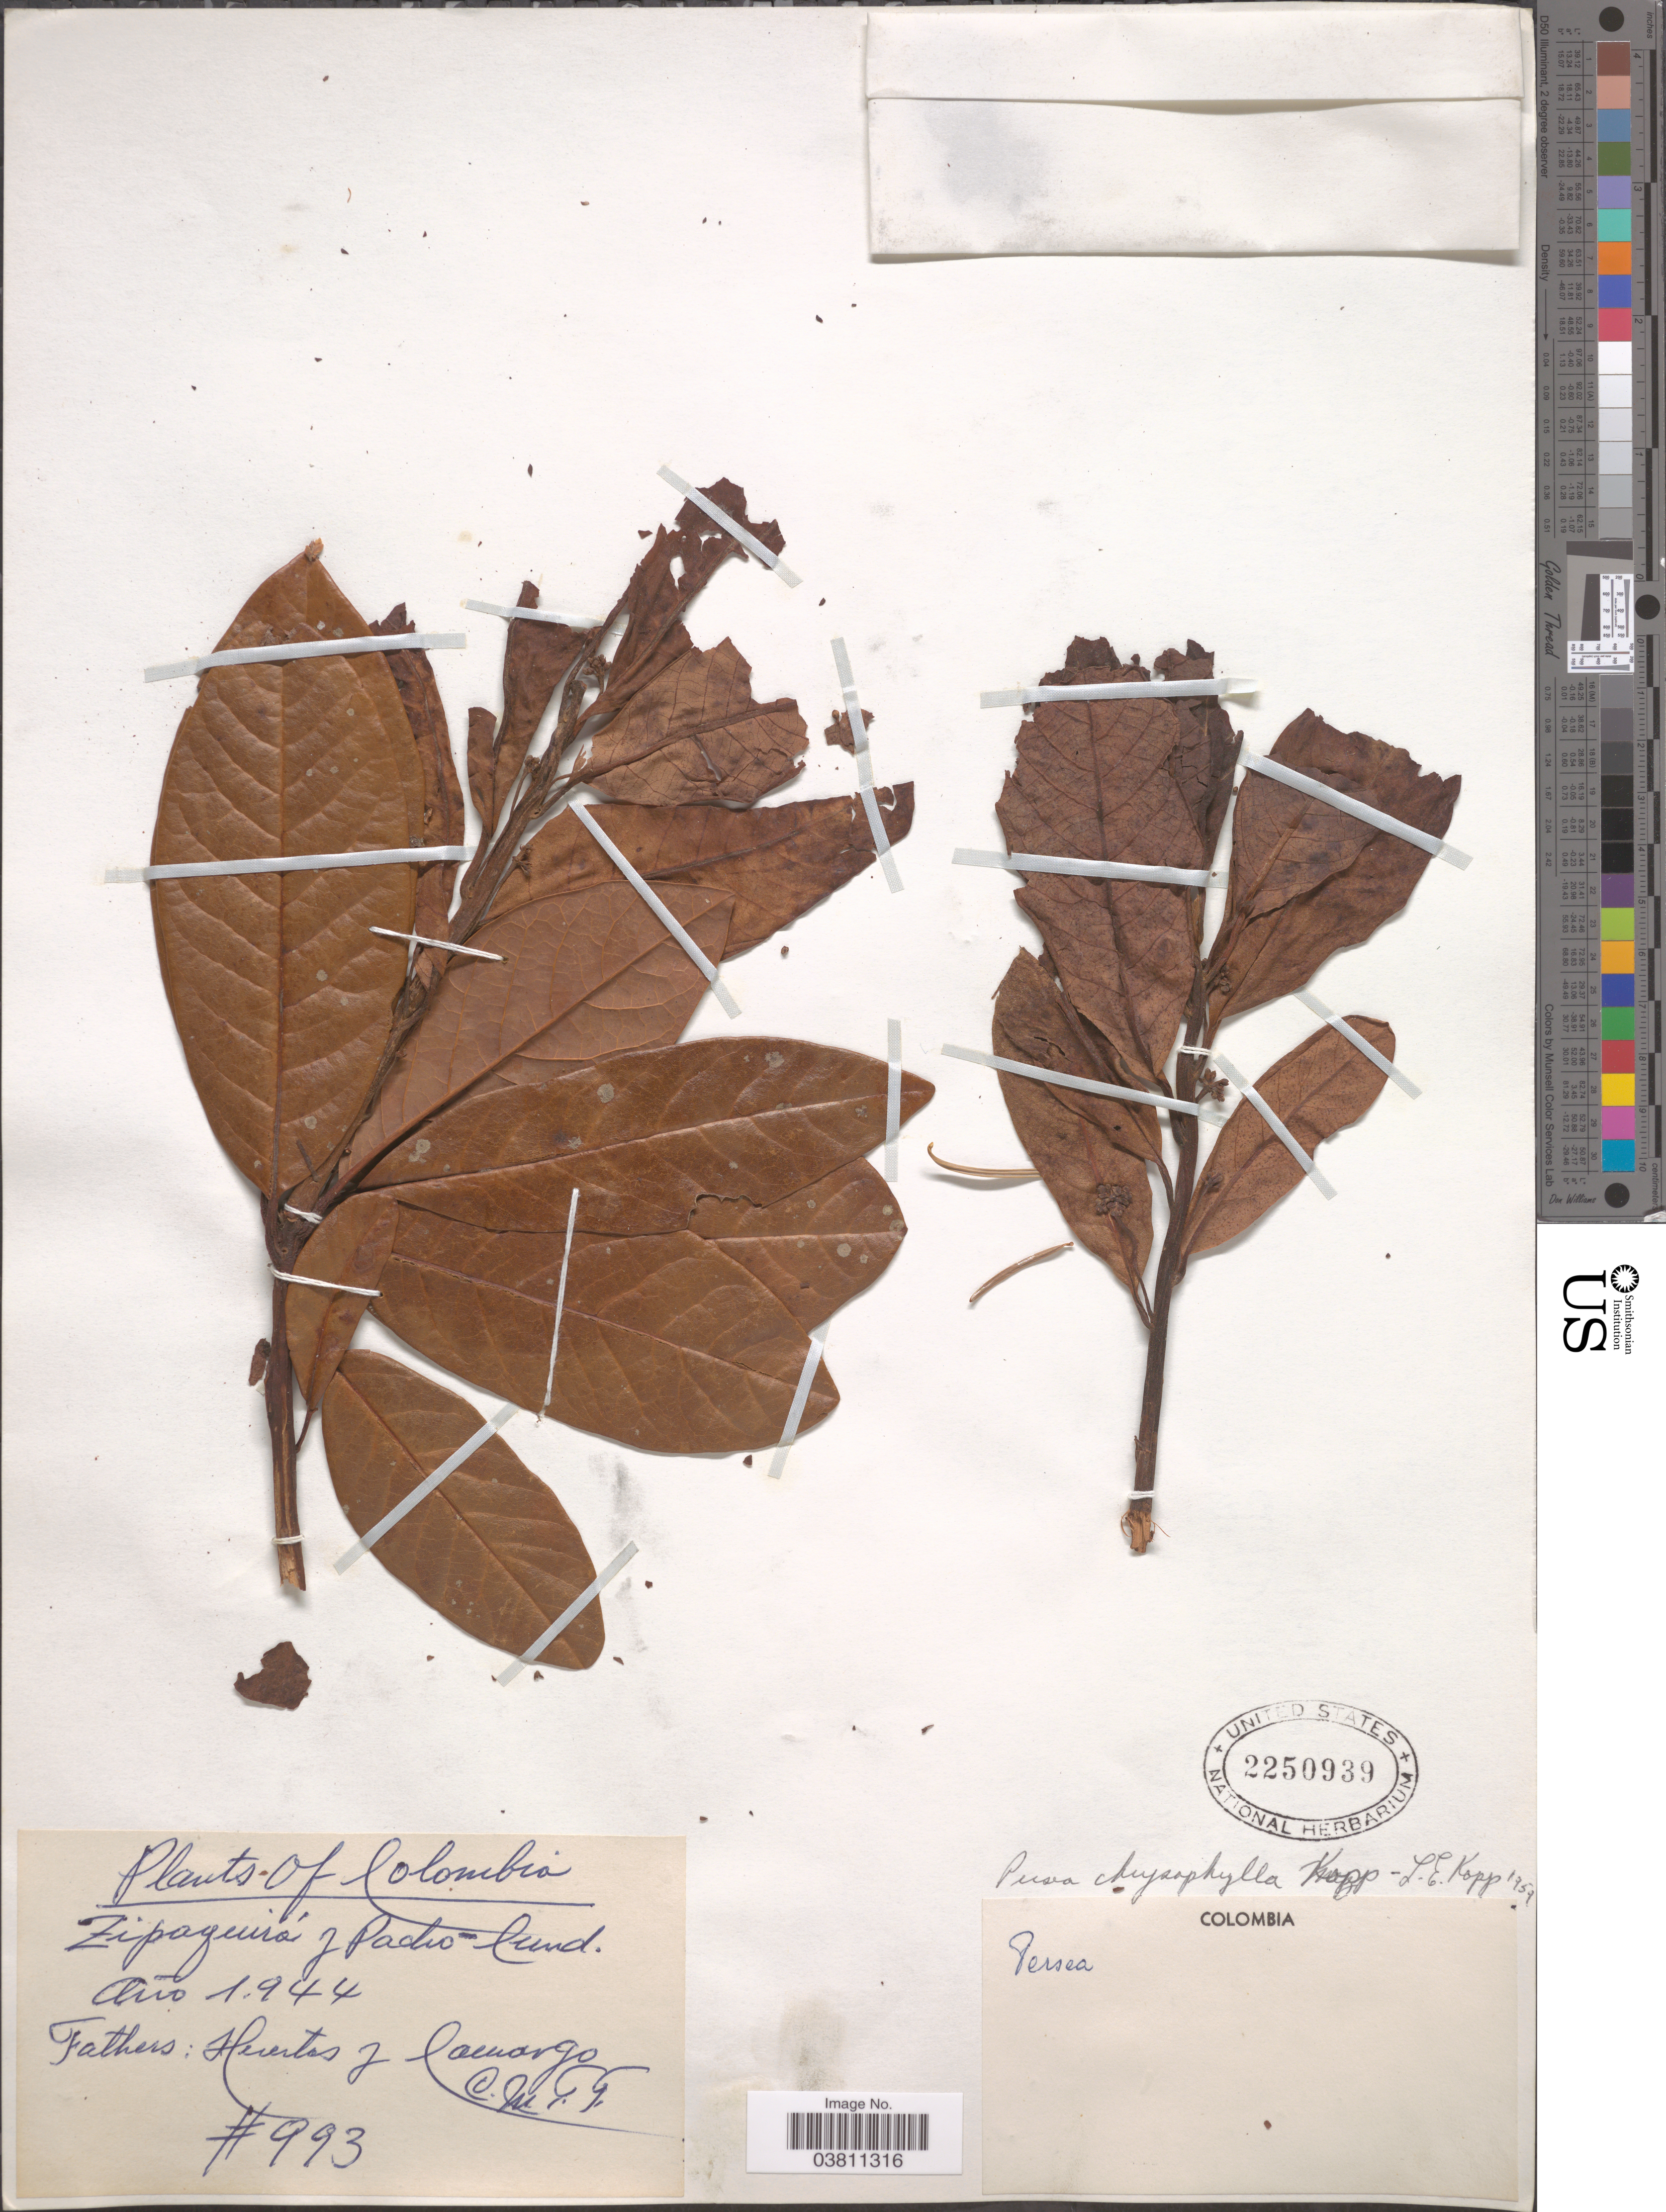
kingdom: Plantae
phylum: Tracheophyta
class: Magnoliopsida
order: Laurales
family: Lauraceae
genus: Persea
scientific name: Persea chrysophylla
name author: L.E. Kopp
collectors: Father Huertos & Father Camargo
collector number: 993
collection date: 1944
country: Colombia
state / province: Cundinamarca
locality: Zipaquirá y Pacho.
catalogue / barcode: US 2250939